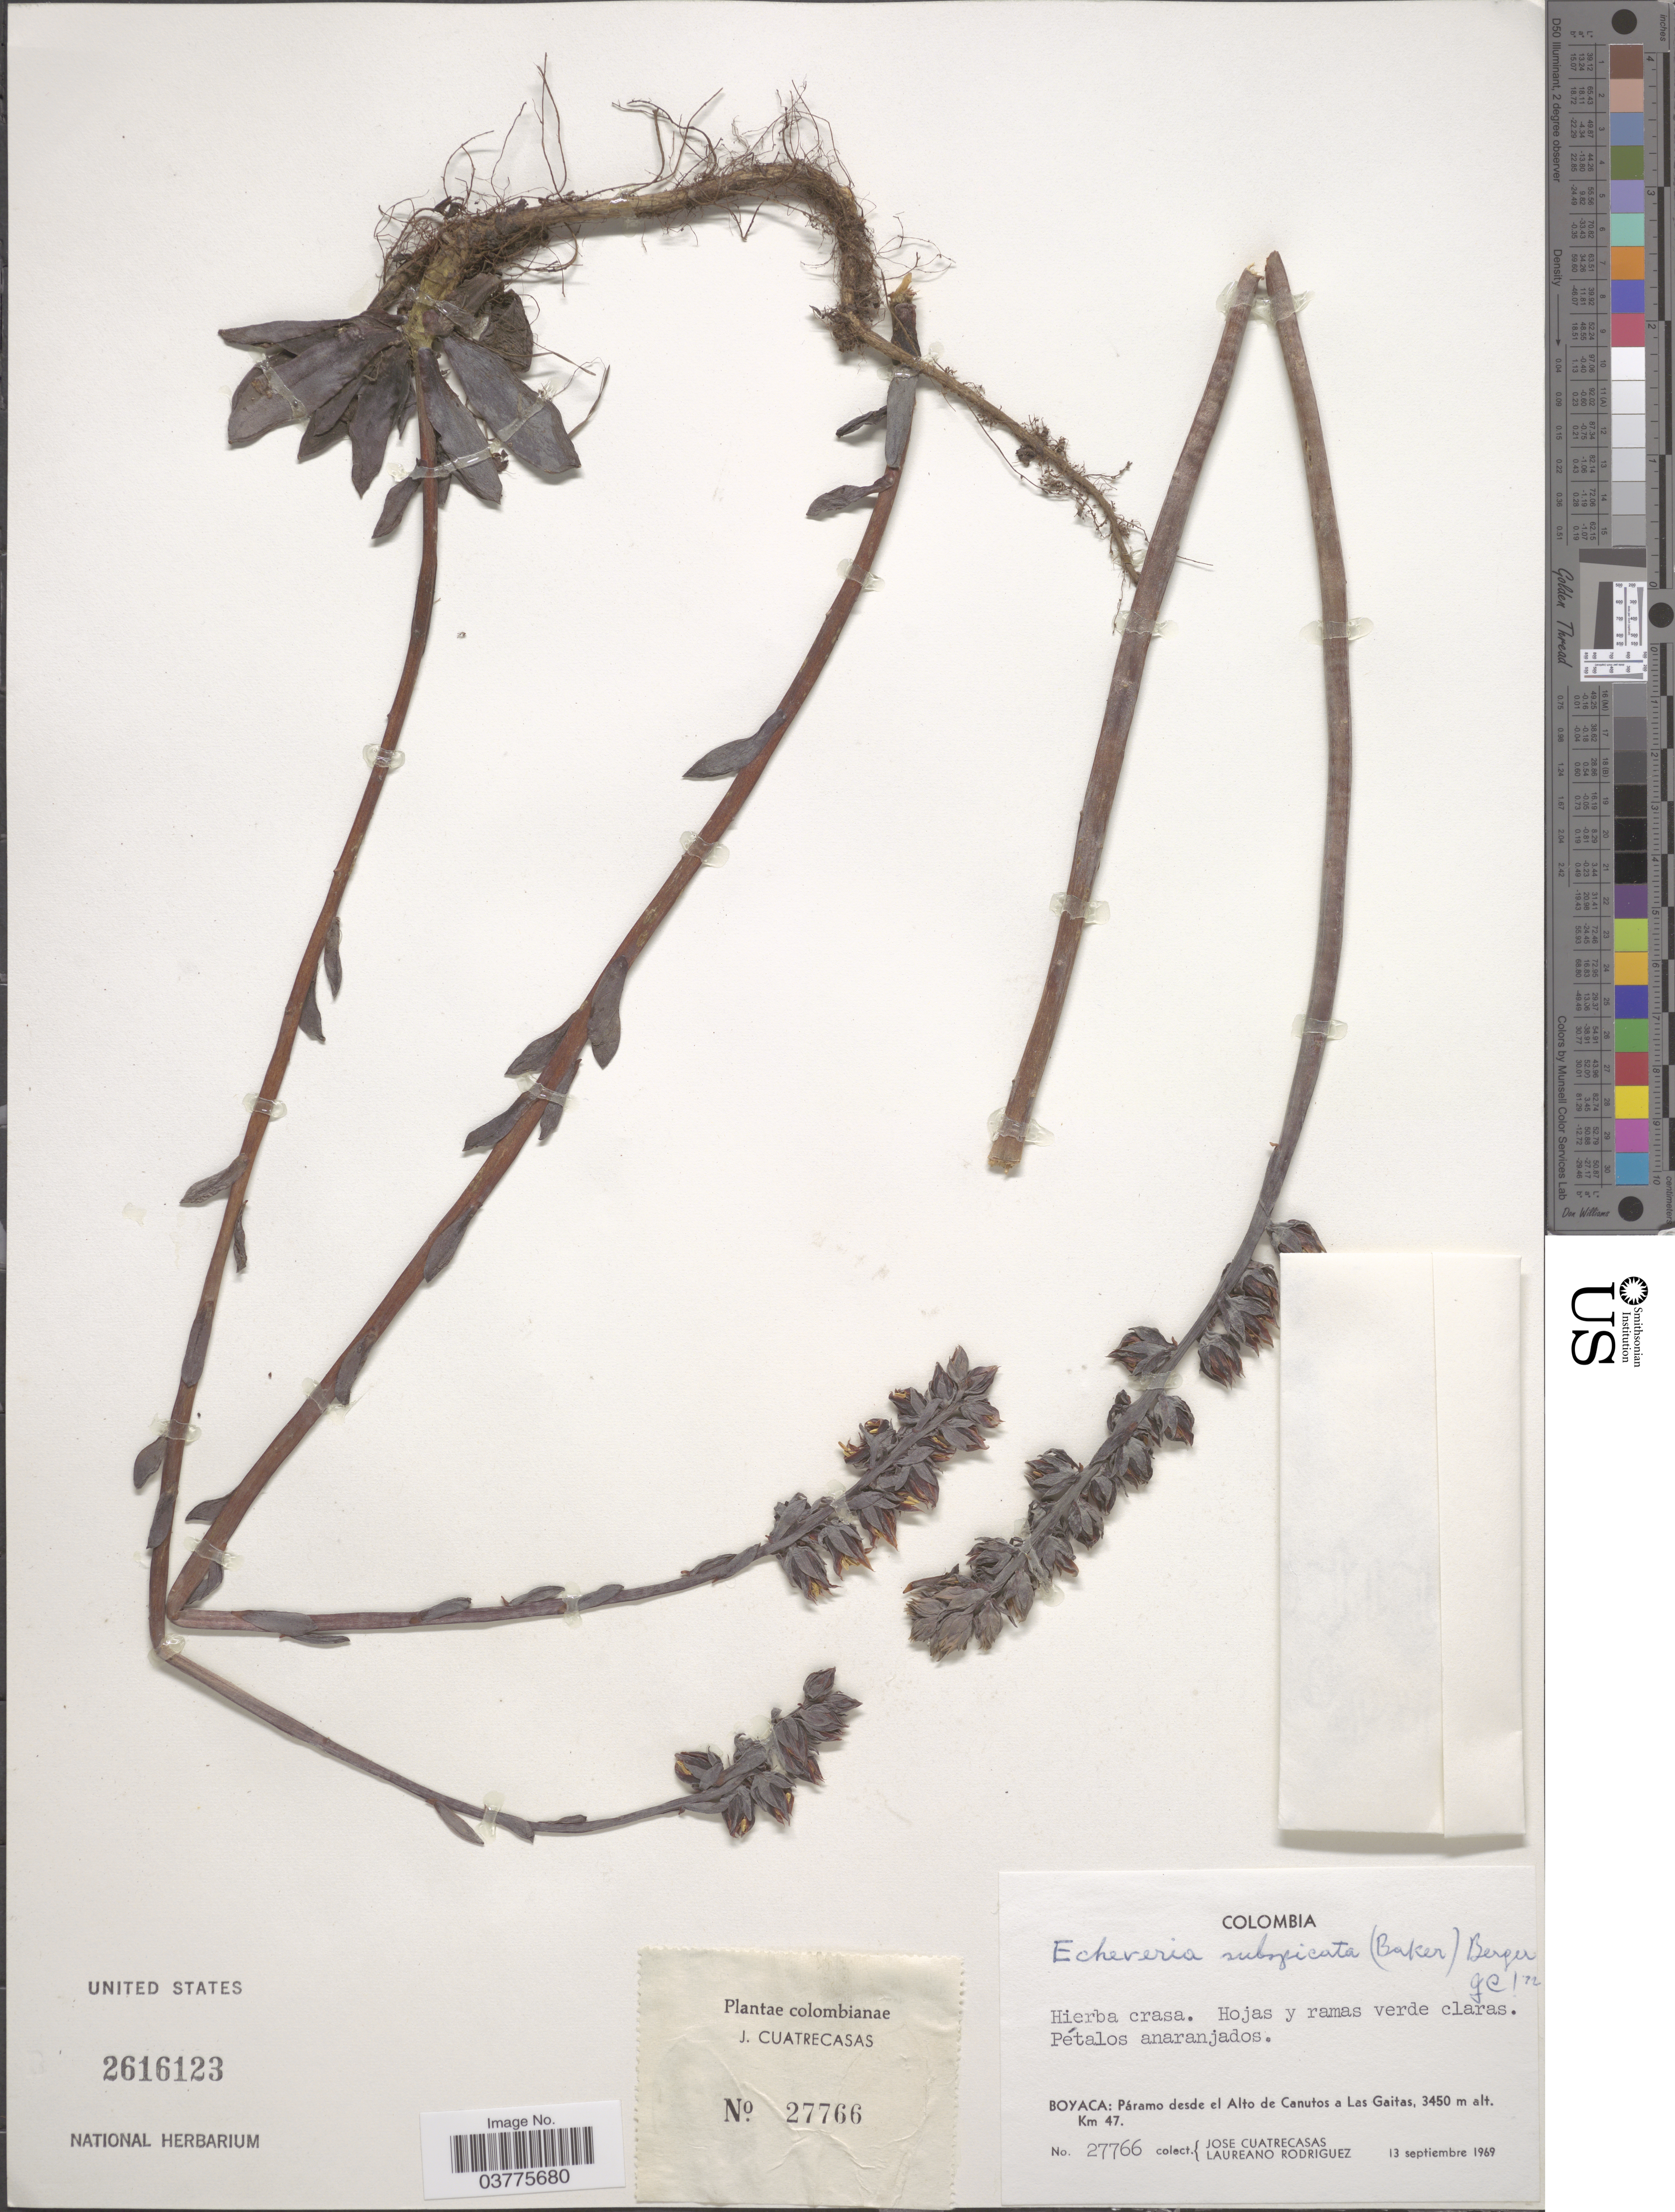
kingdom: Plantae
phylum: Tracheophyta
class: Magnoliopsida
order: Saxifragales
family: Crassulaceae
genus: Echeveria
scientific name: Echeveria bicolor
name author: (Kunth) E. Walther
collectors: J. Cuatrecasas & L. Rodriguez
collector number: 27766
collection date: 1969-09-13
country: Colombia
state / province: Boyacá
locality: Páramo desde el Alto de Canutos a Las Gaitas, Km 47.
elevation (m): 3450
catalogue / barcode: US 2616123